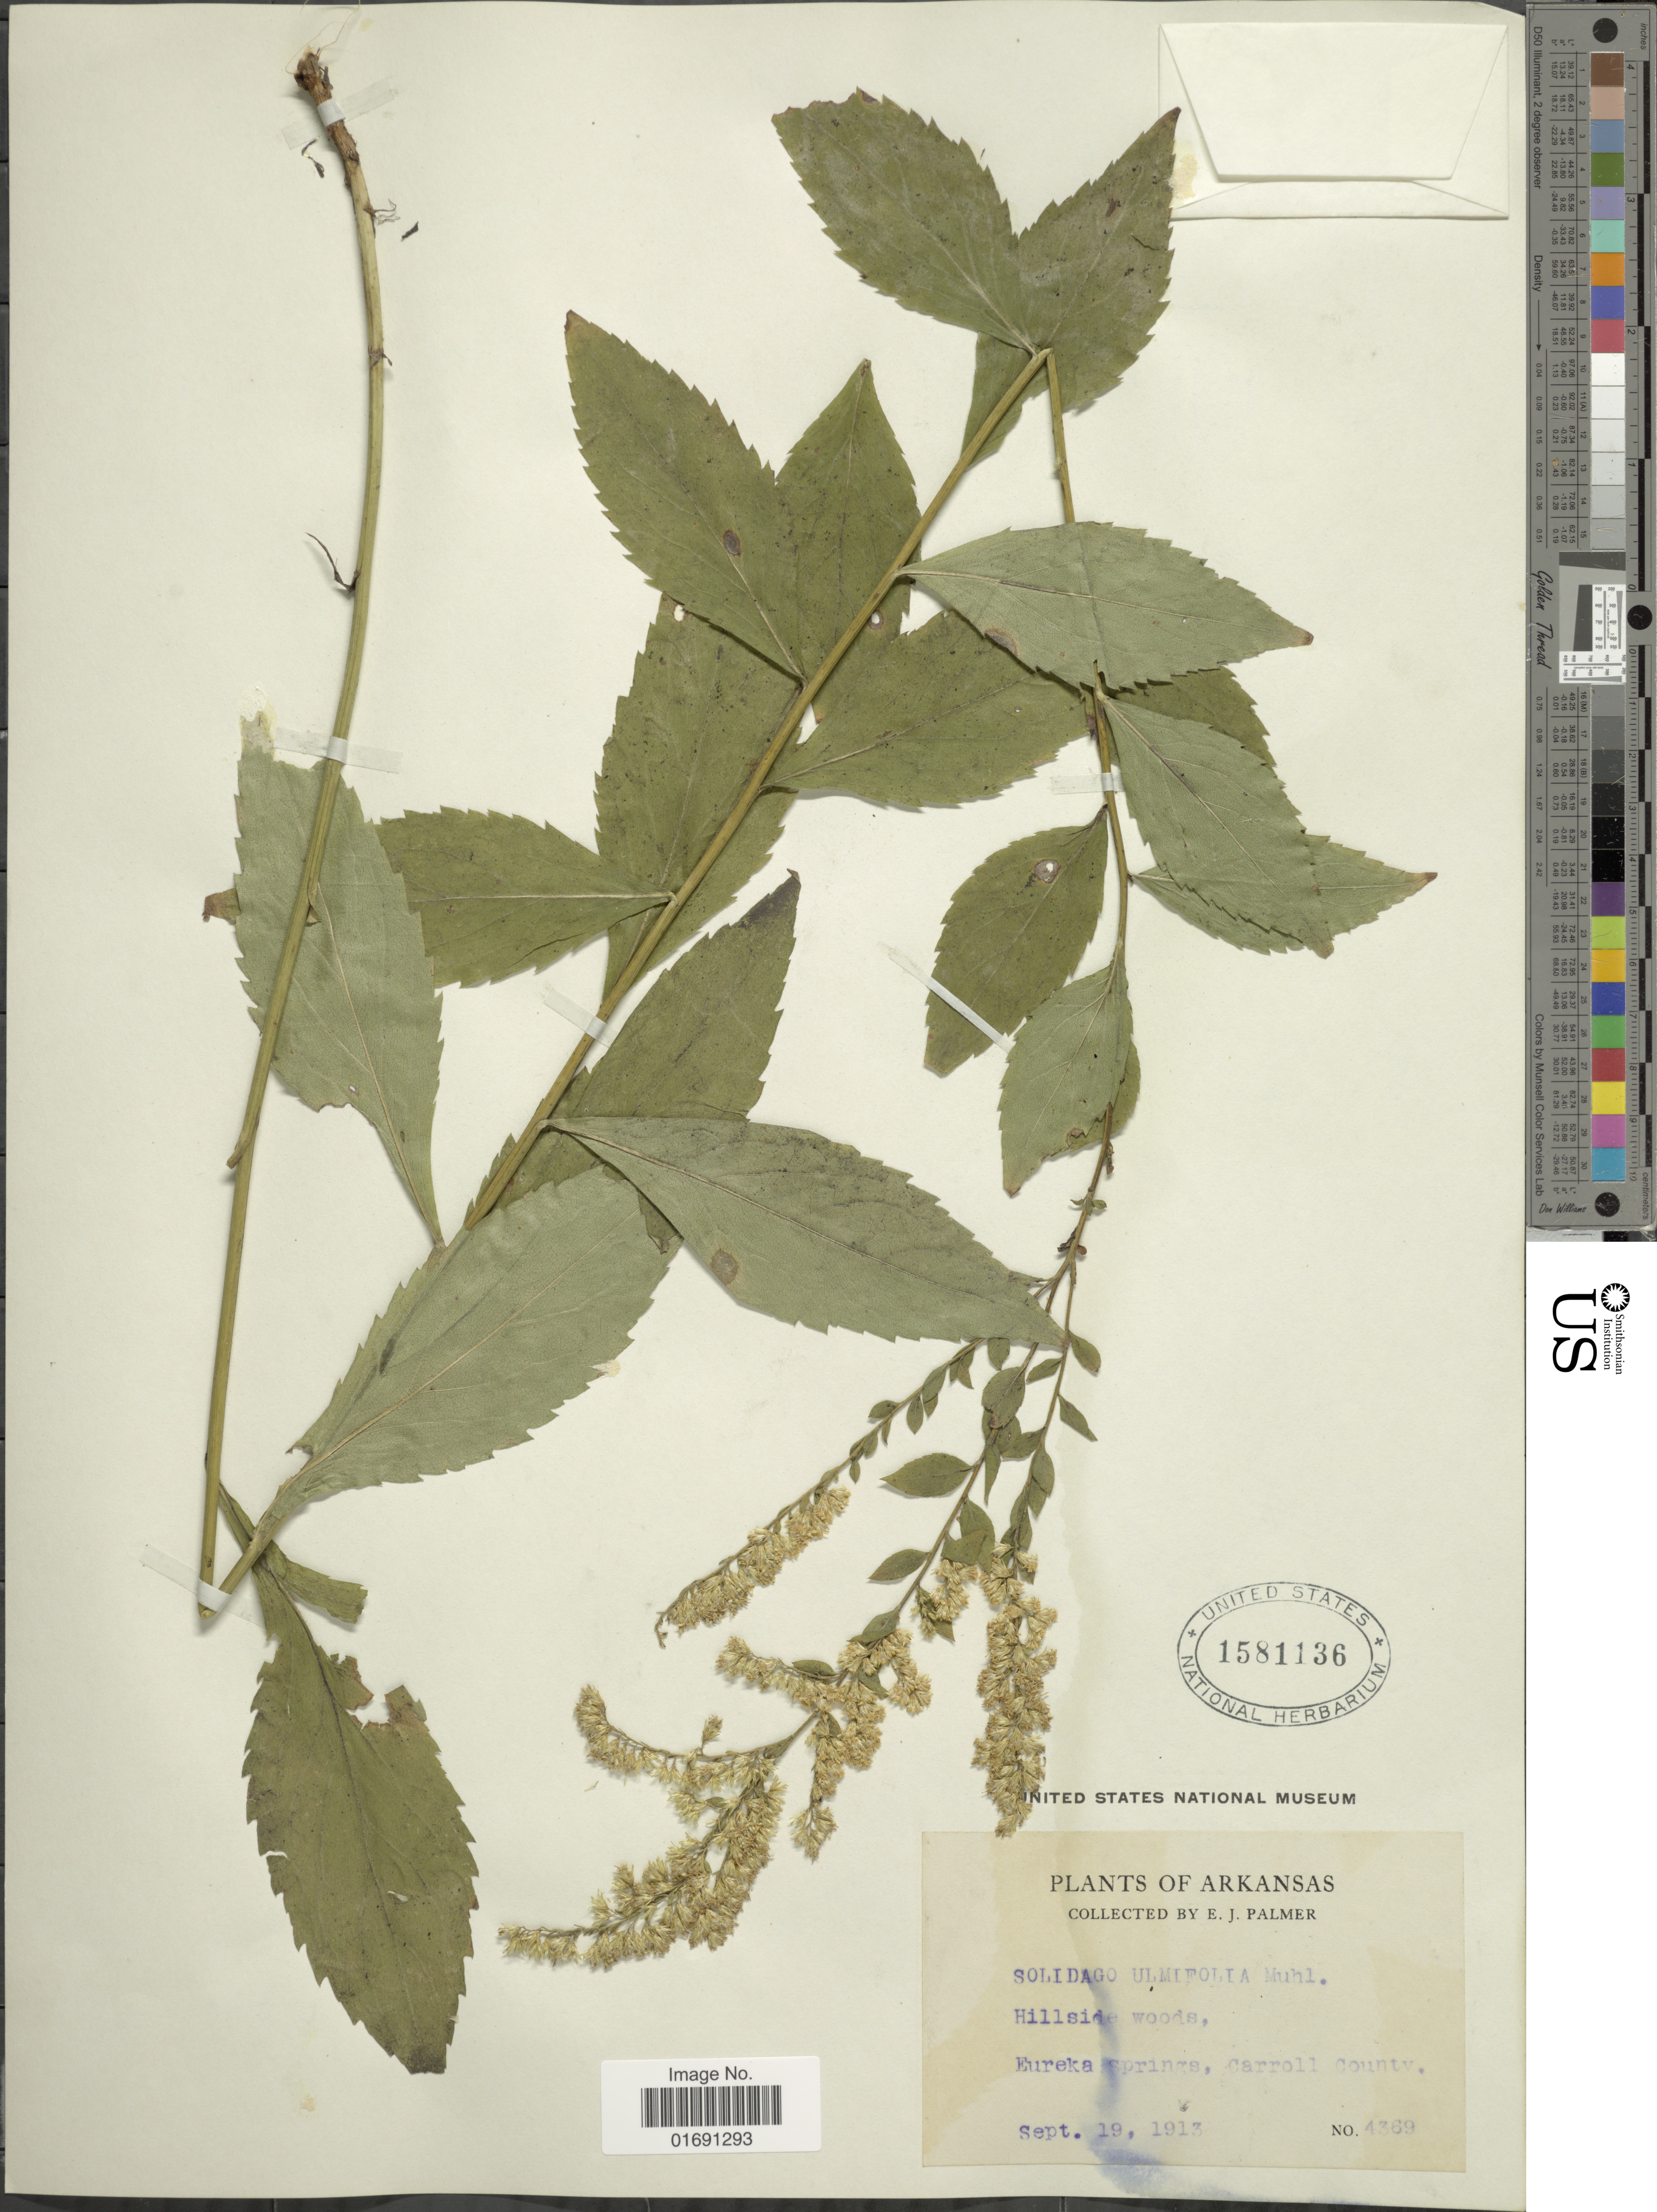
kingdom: Plantae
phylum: Tracheophyta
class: Magnoliopsida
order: Asterales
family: Asteraceae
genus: Solidago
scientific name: Solidago ulmifolia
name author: Muhl. ex Willd.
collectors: E. J. Palmer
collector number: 4369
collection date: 1913-09-19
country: United States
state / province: Arkansas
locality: Eureka Springs, Carroll County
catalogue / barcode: US 1581136